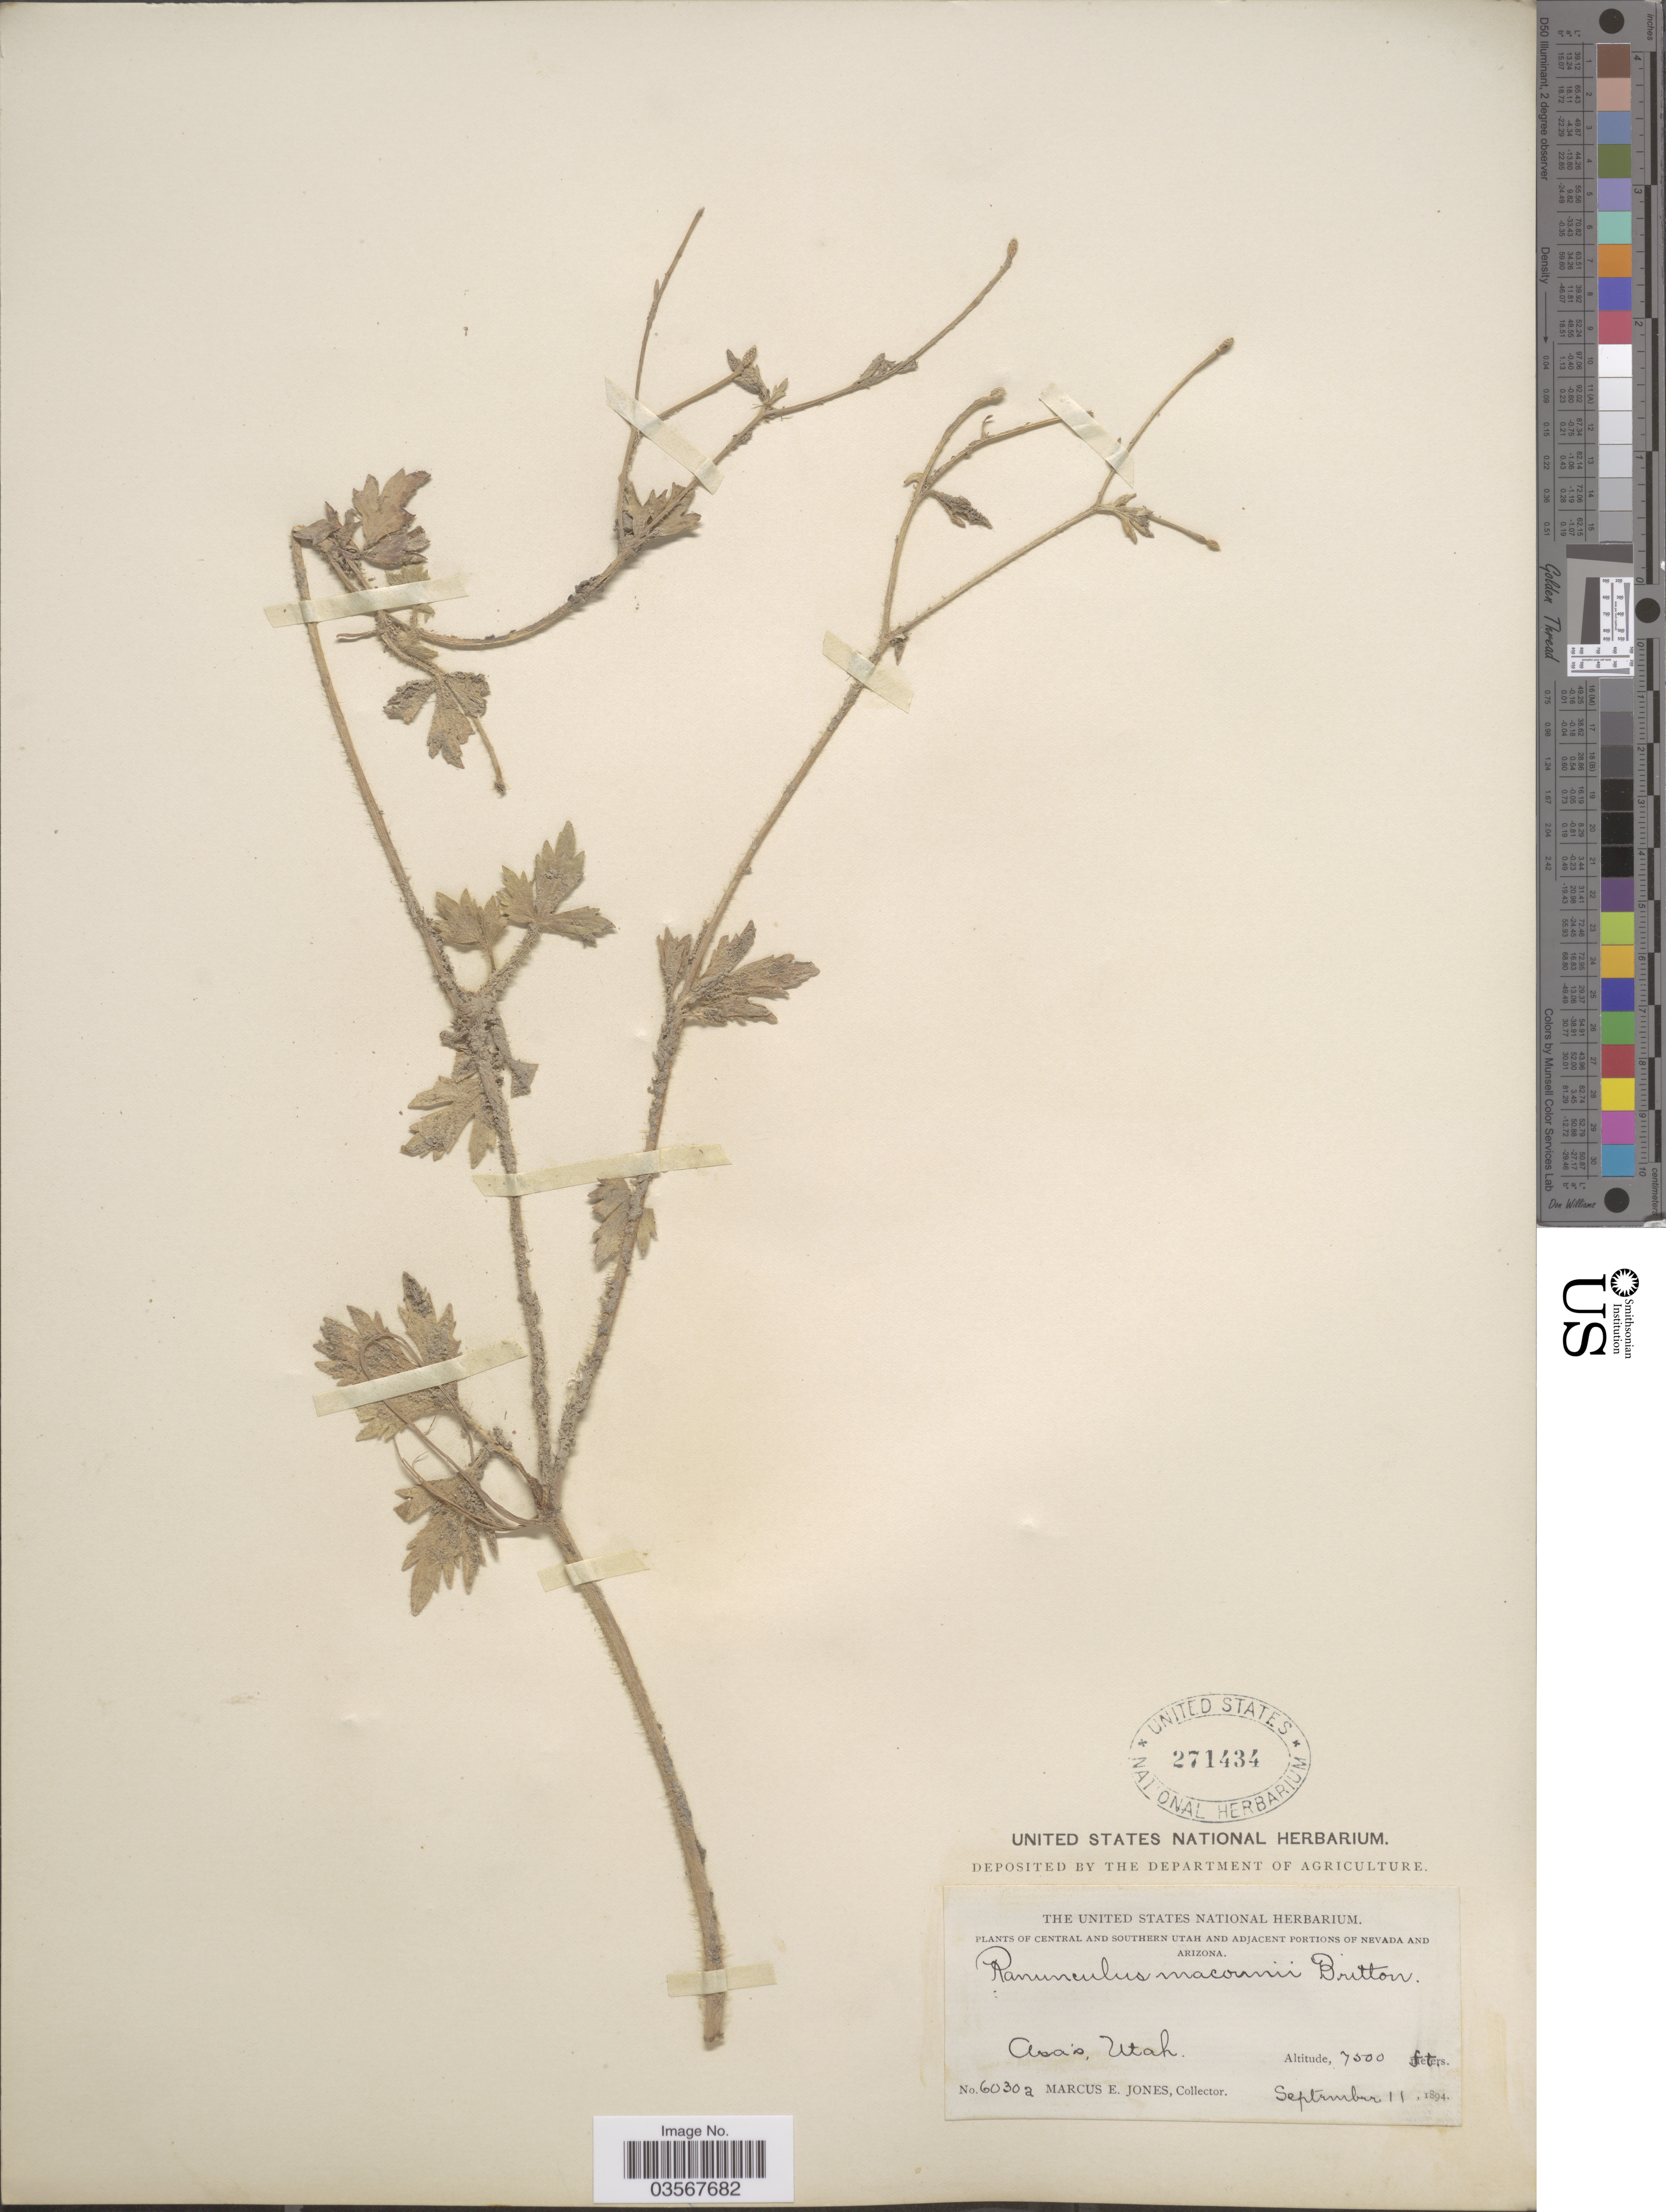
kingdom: Plantae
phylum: Tracheophyta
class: Magnoliopsida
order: Ranunculales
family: Ranunculaceae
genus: Ranunculus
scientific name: Ranunculus macounii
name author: Britton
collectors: M. E. Jones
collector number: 6030a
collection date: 1894-09-11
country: United States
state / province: Utah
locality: Asa's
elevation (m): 2286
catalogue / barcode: US 271434